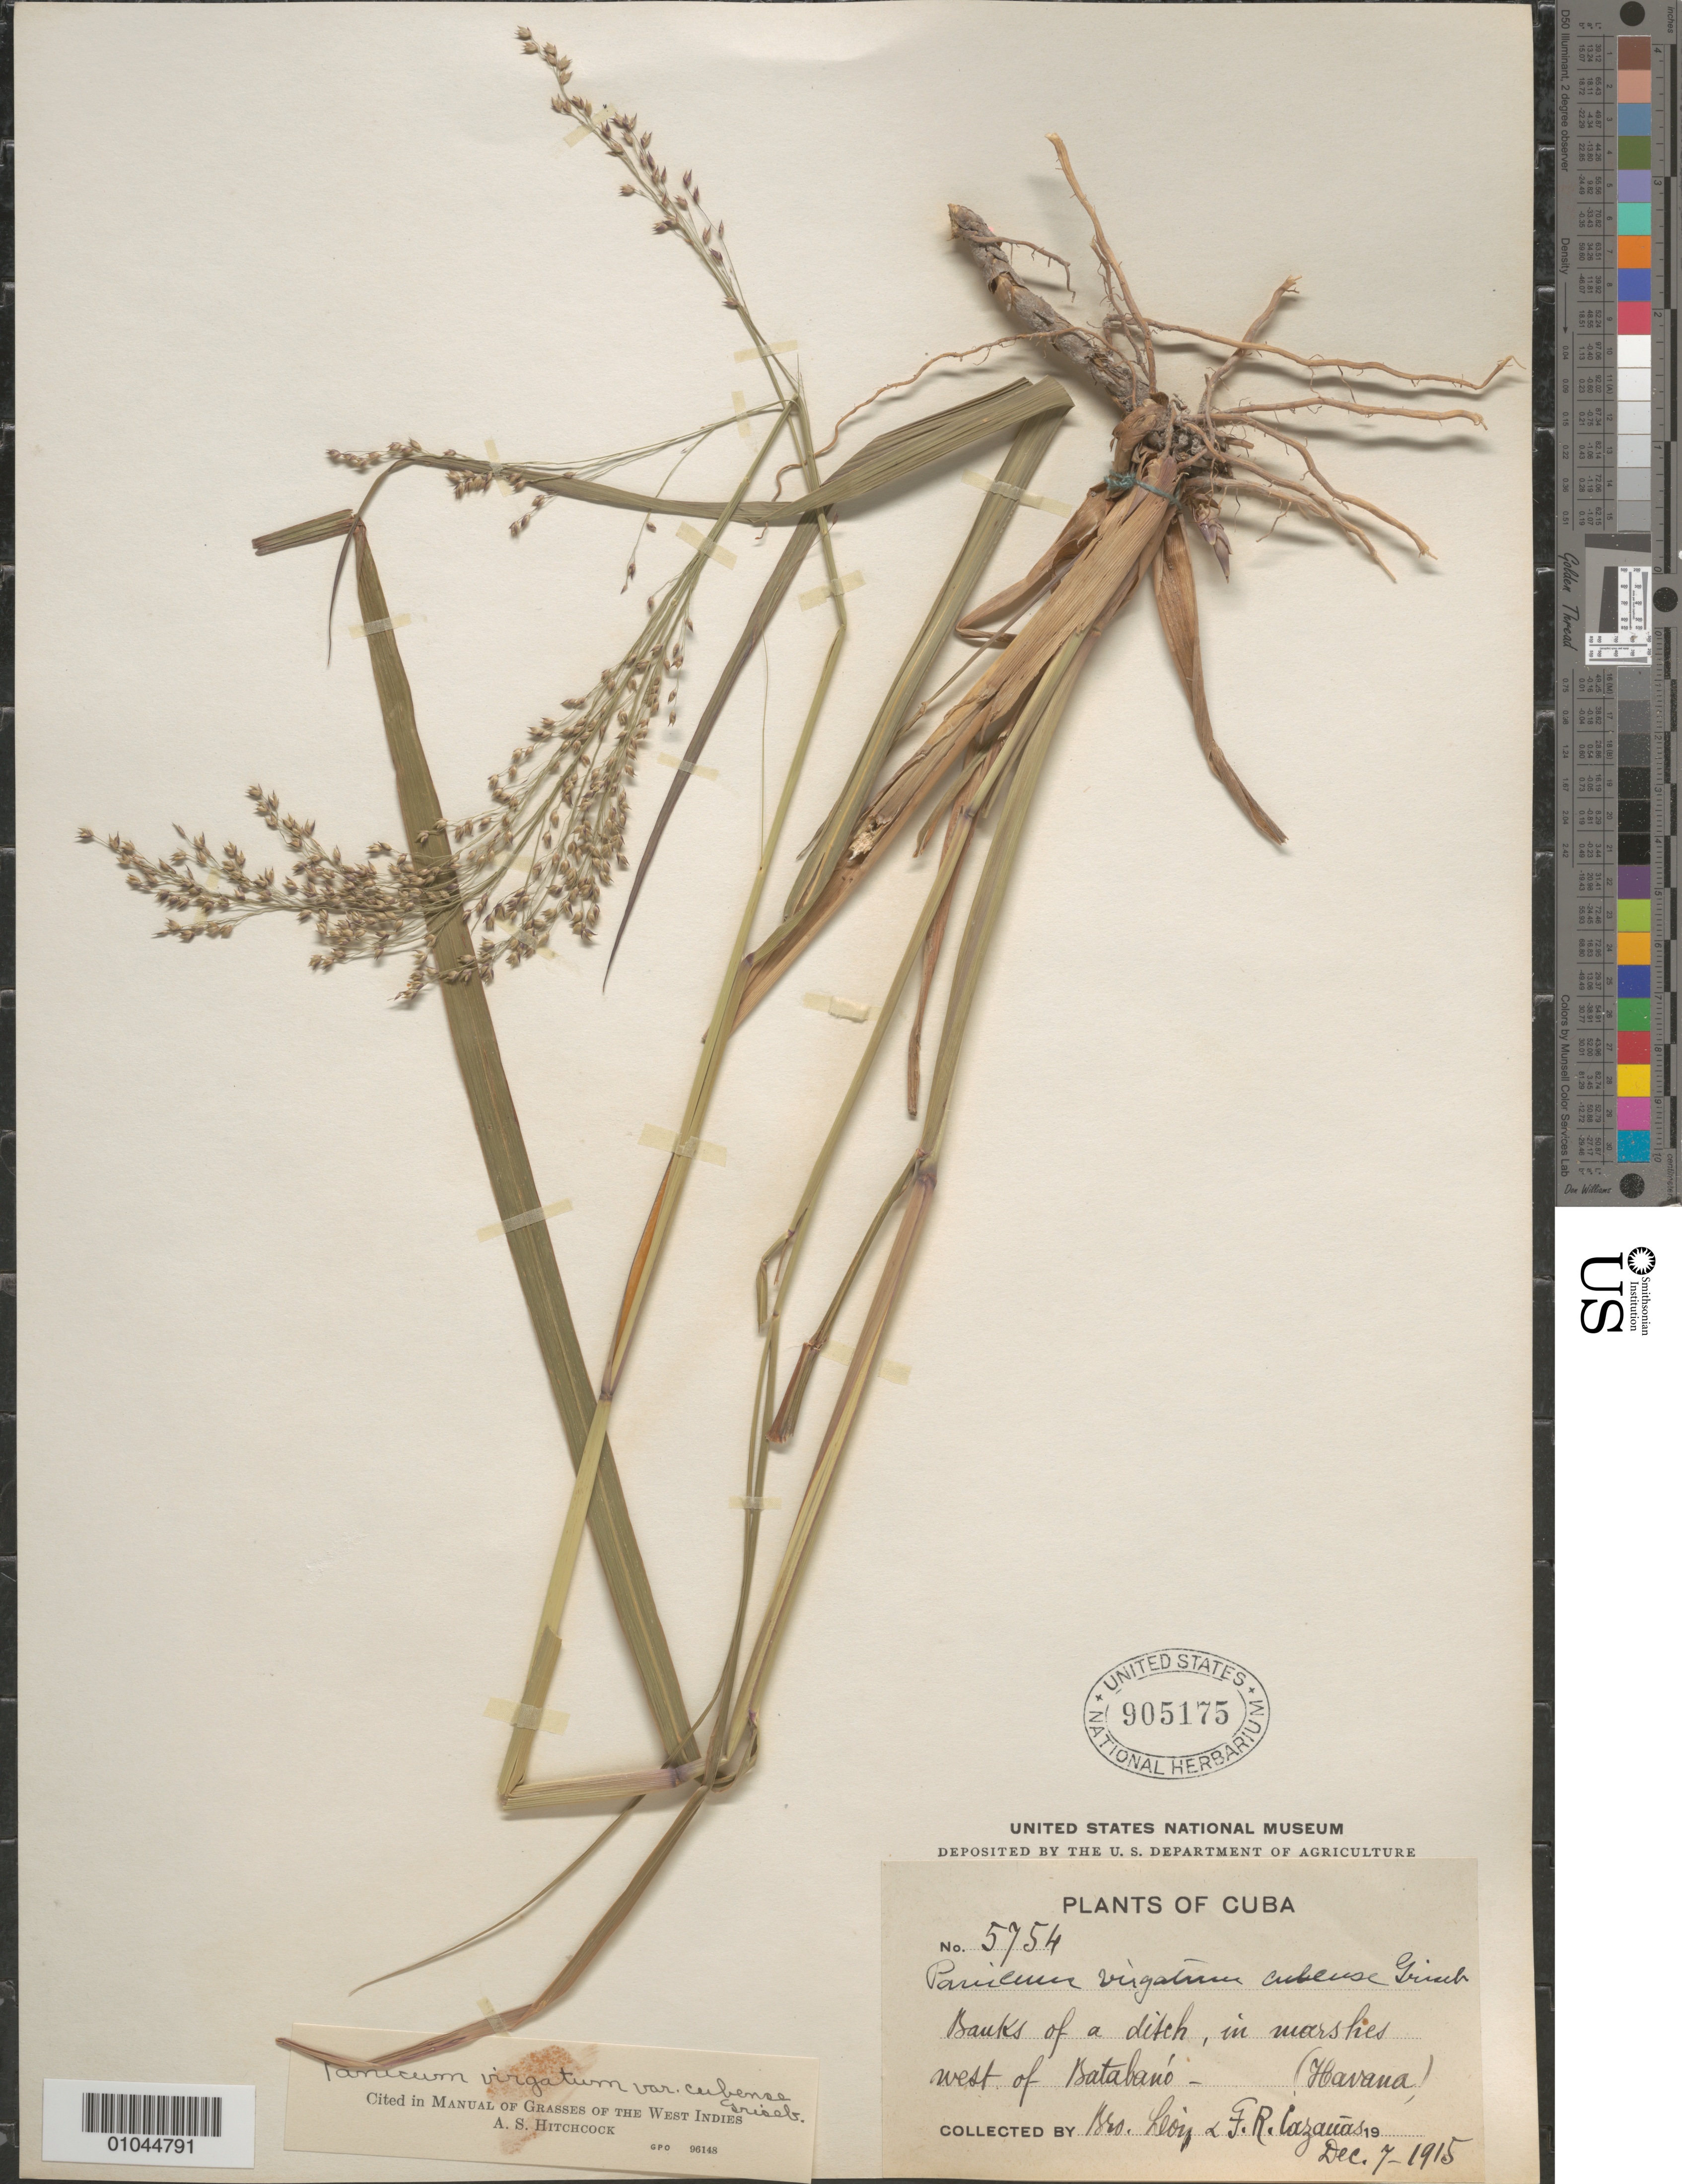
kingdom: Plantae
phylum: Tracheophyta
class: Liliopsida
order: Poales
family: Poaceae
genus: Panicum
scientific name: Panicum virgatum var. cubense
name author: Griseb.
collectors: Bro. León & F. Cazauas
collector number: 5754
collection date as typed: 07 Dec 1915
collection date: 1915-12-07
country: Cuba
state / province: La Habana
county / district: Batabanó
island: Cuba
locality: West of Batabano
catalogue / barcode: US 905175